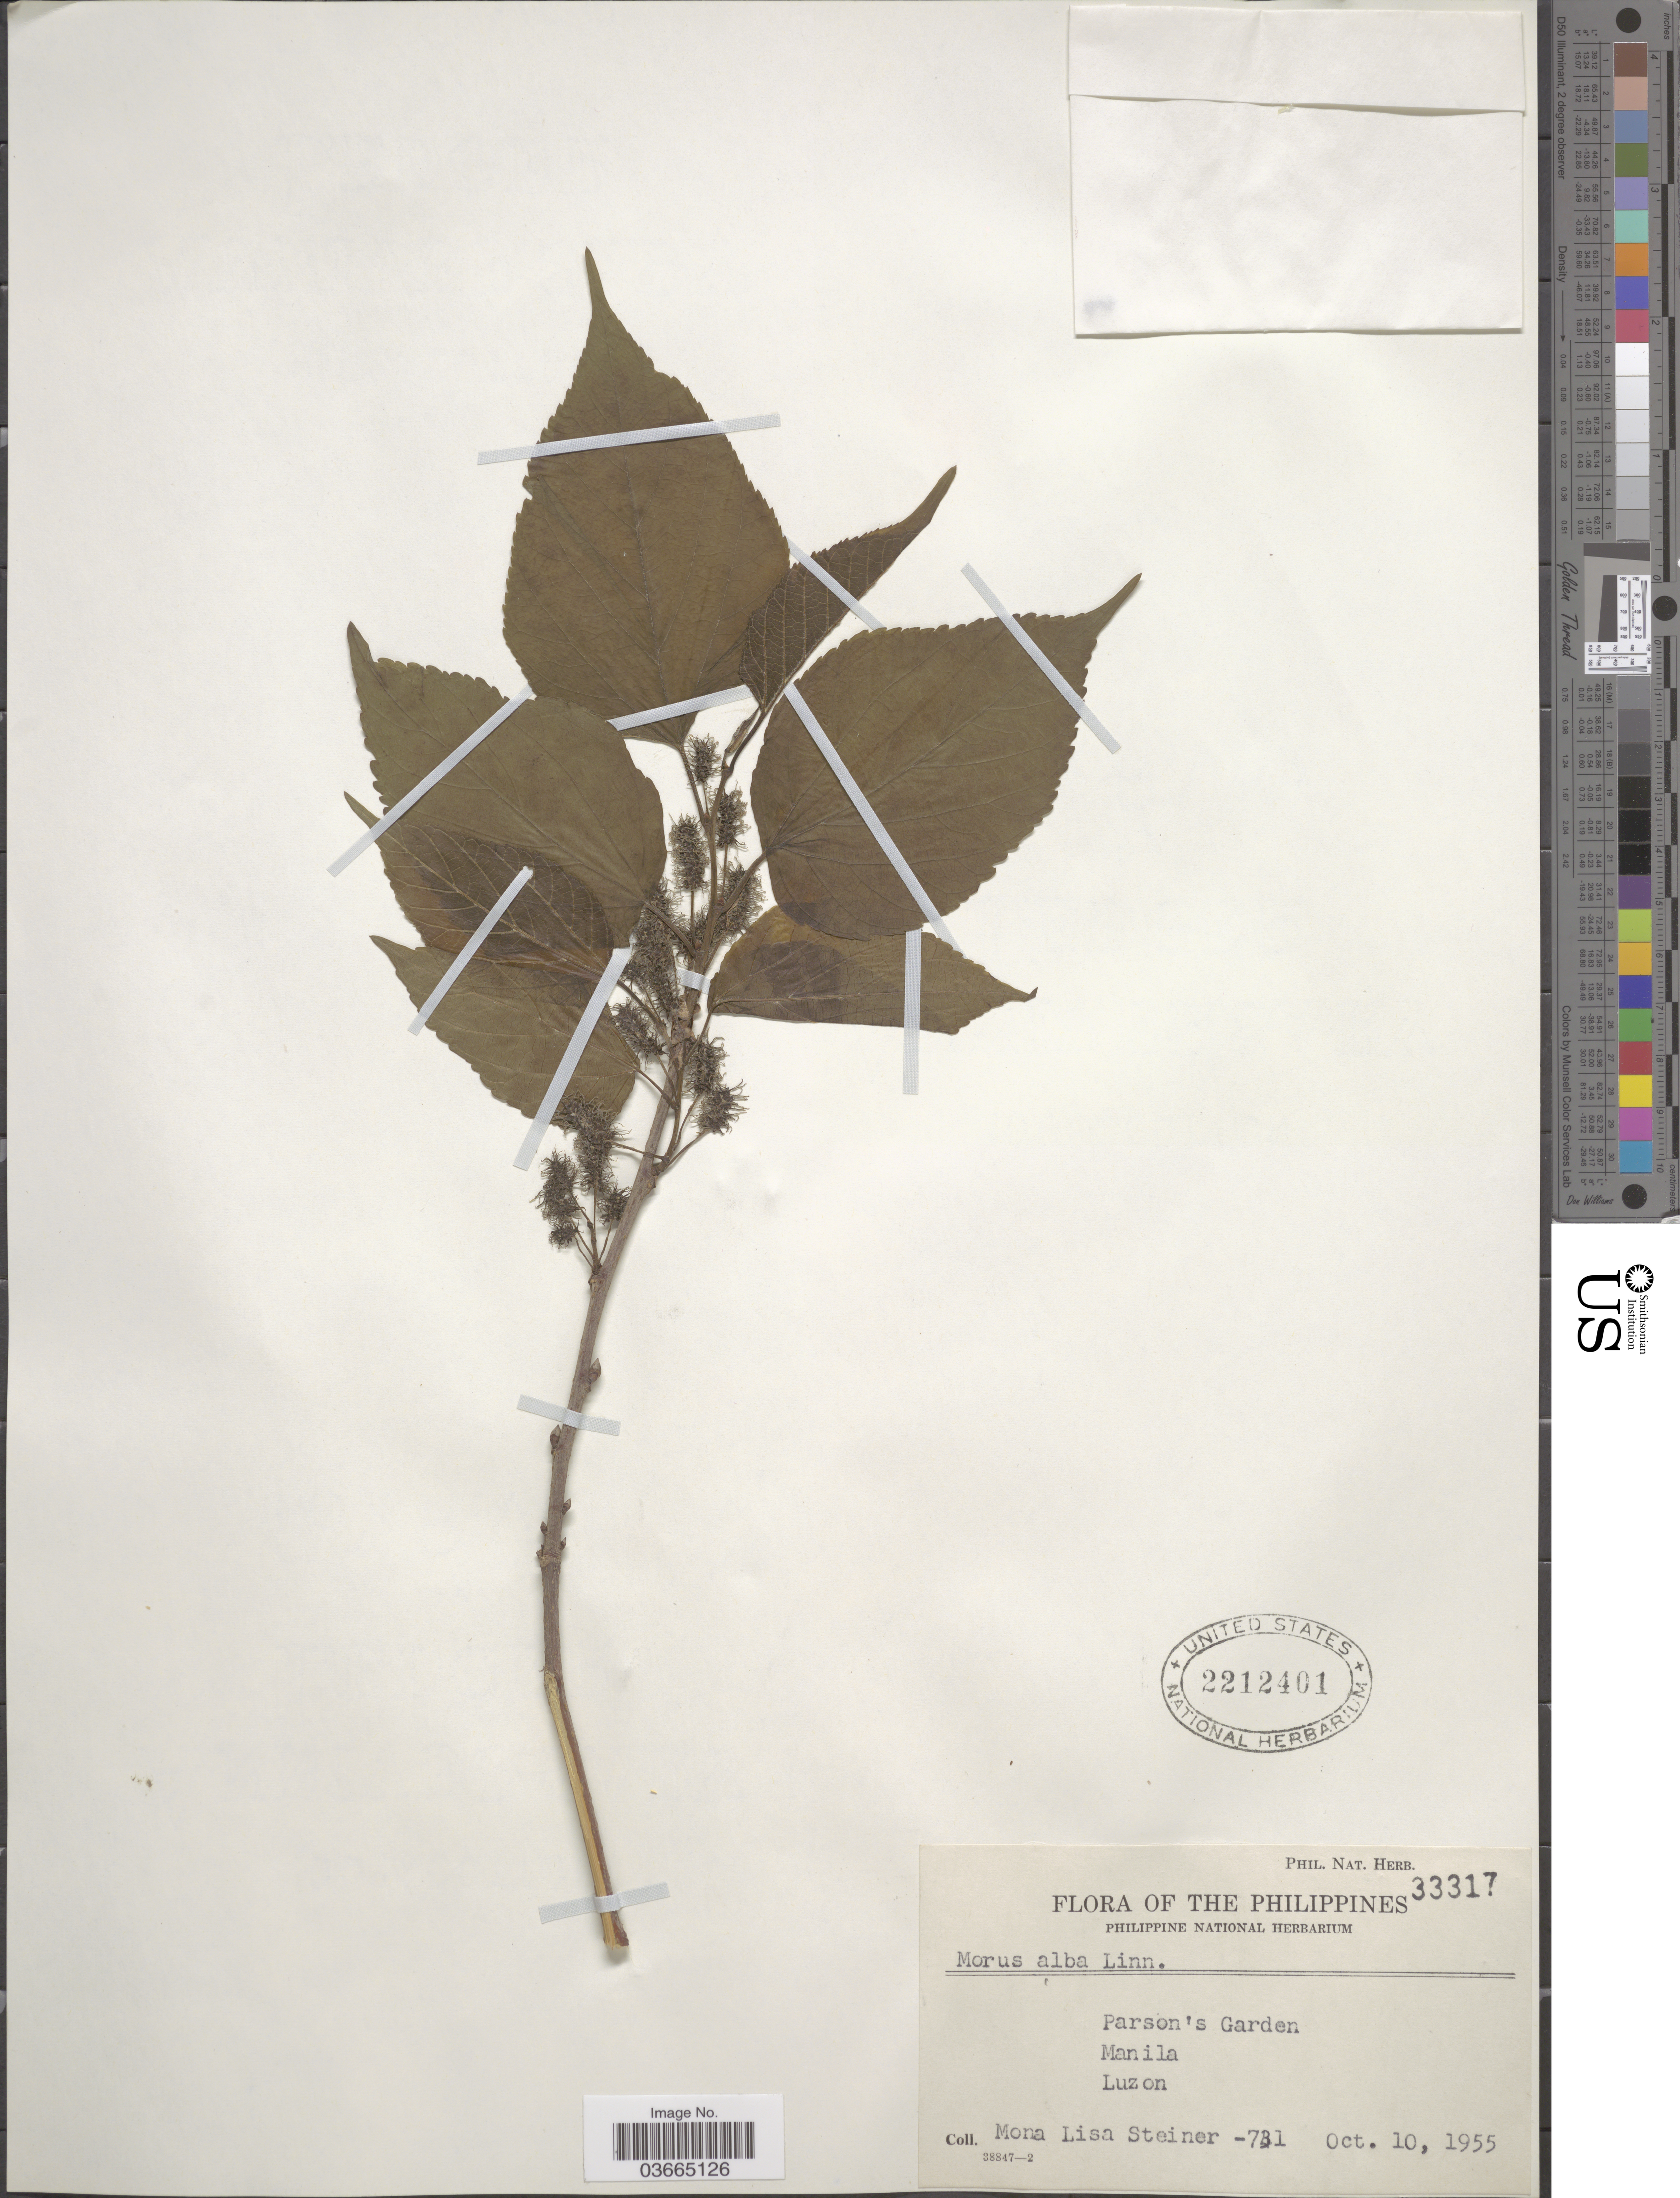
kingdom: Plantae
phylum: Tracheophyta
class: Magnoliopsida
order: Rosales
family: Moraceae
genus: Morus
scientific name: Morus alba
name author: L.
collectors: M. Steiner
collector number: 731/ Phil. Nat. Herb. 33317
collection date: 1955-10-10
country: Philippines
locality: The Philippines. Parson's Garden. Manila. Luzon.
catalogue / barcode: US 2212401